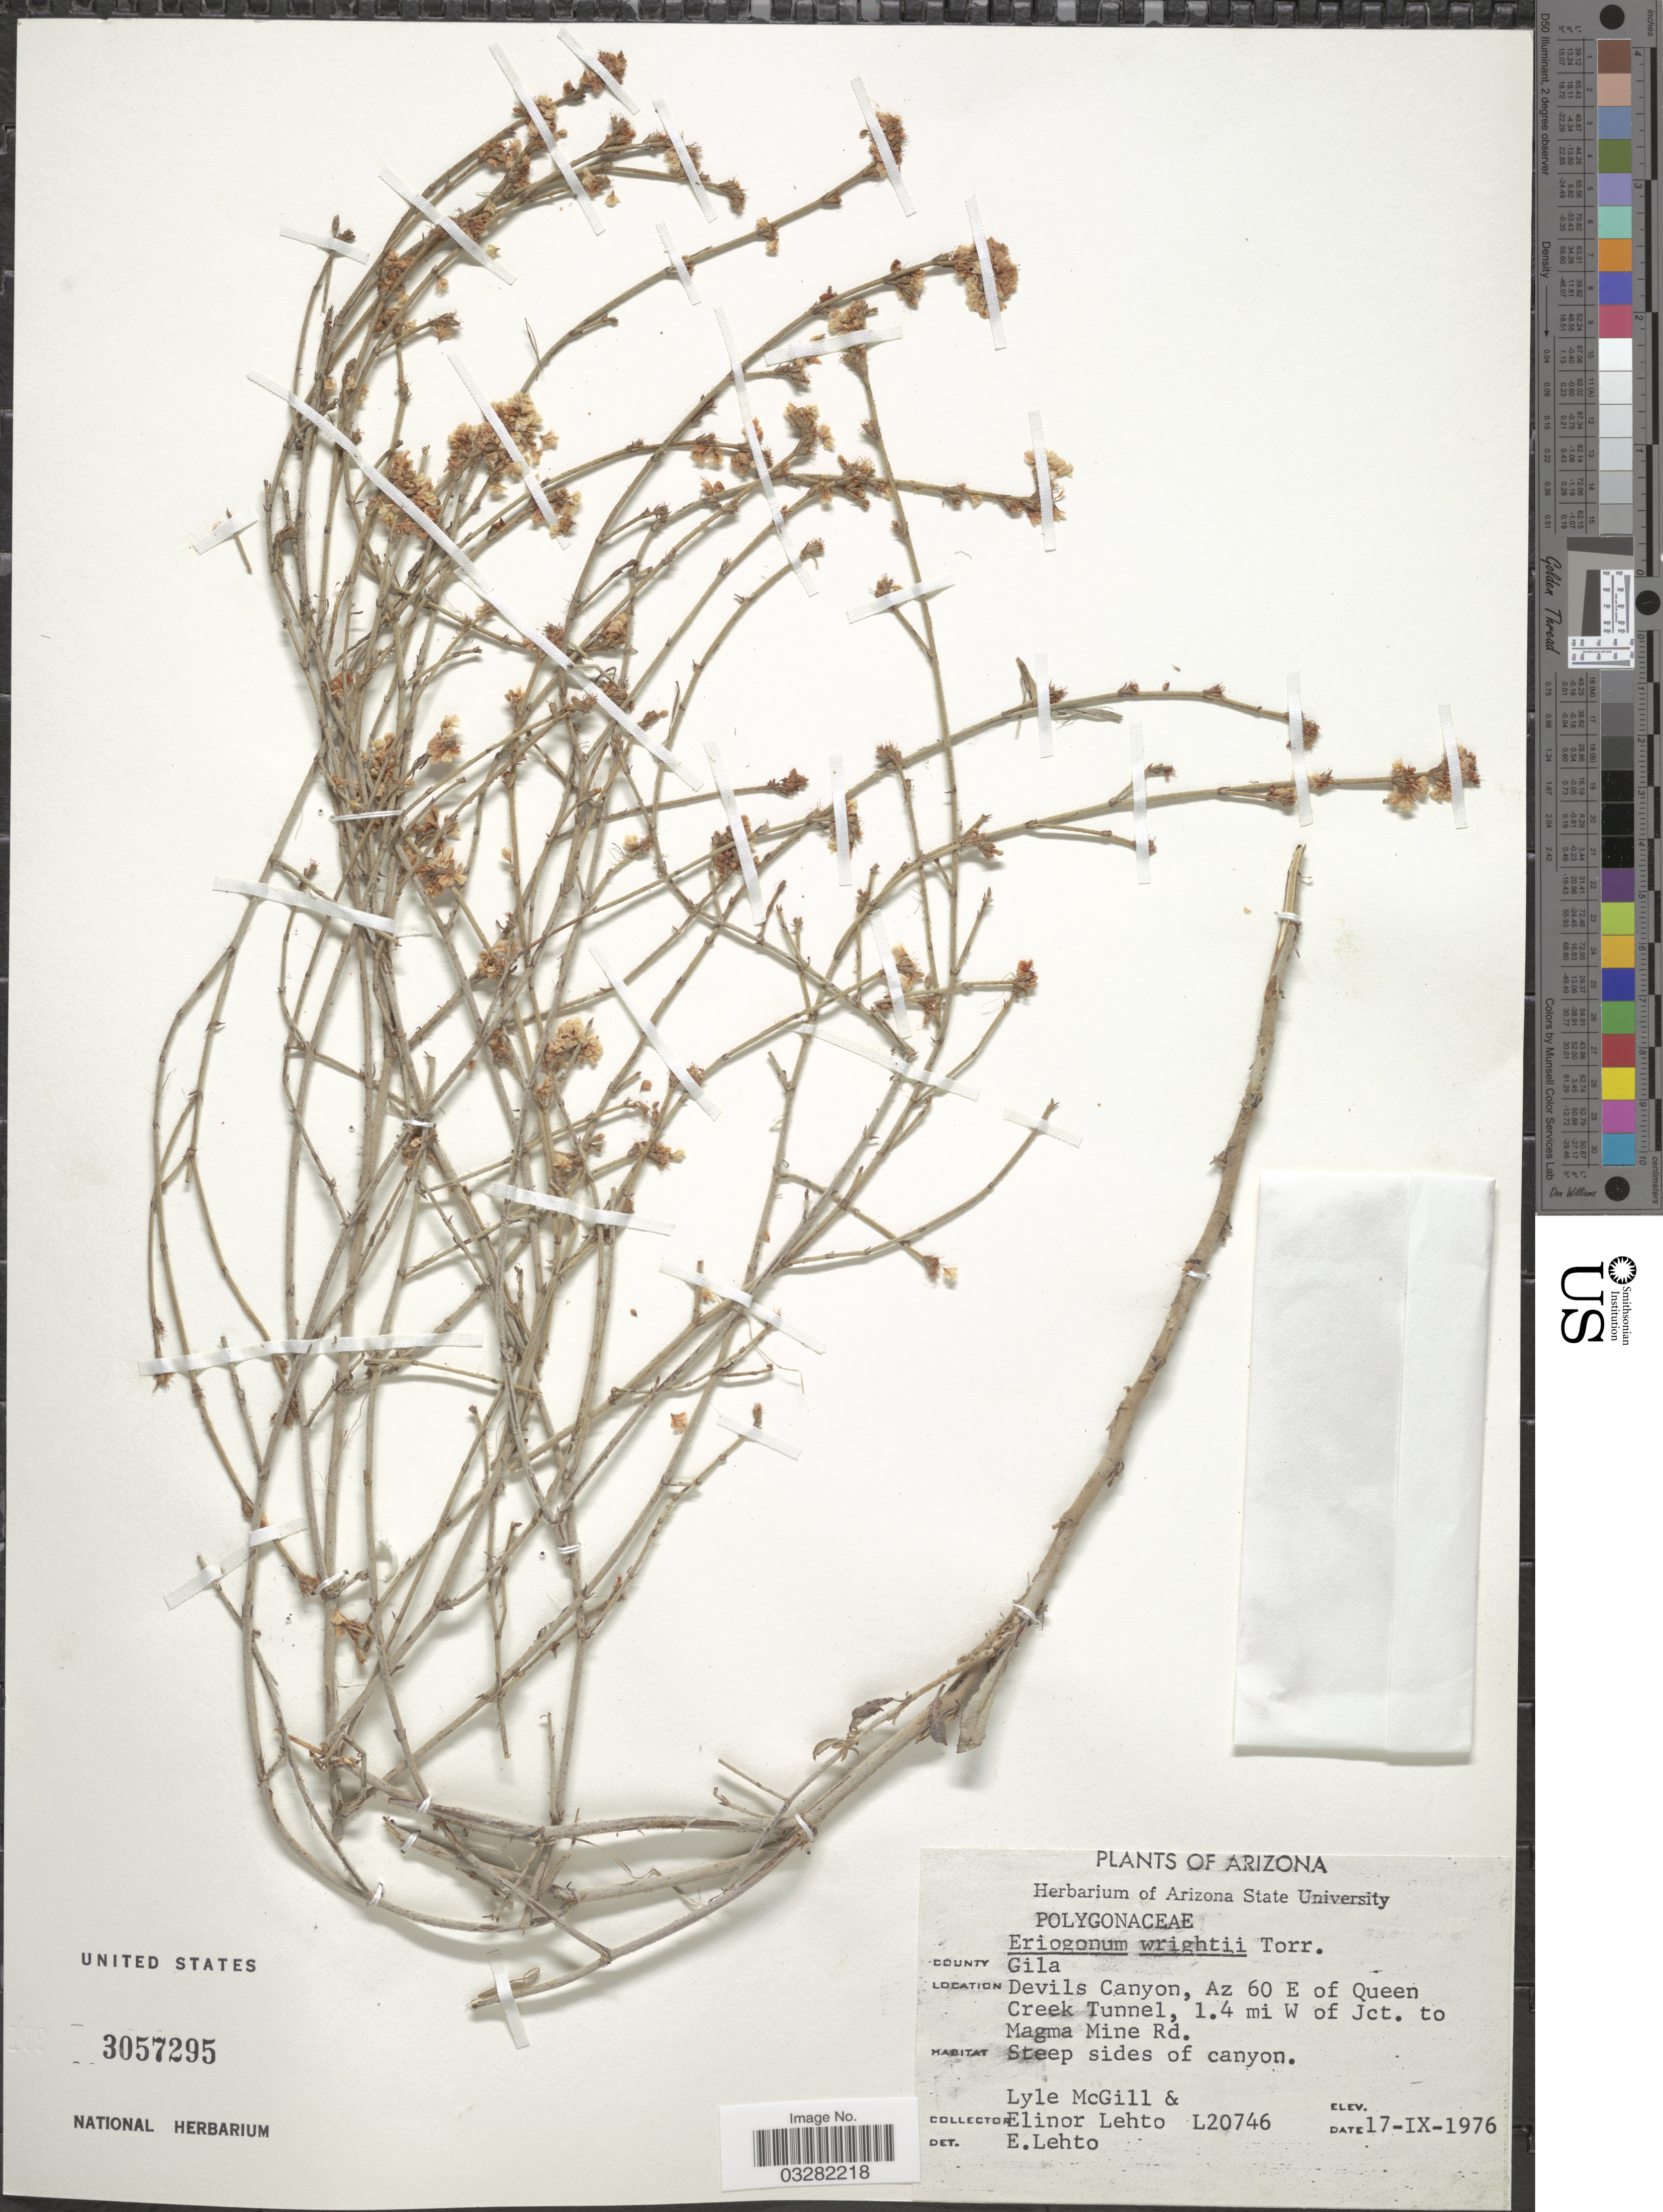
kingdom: Plantae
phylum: Tracheophyta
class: Magnoliopsida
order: Caryophyllales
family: Polygonaceae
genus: Eriogonum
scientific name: Eriogonum wrightii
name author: Torr. ex Benth. in DC.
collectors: L. McGill & E. Lehto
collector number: L20746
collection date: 1976-09-17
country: United States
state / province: Arizona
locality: County Gila. Devils Canyon, Az 60 E of Queen Creek Tunnel, 1.4 mi W of Jct. to Magma Mine Rd.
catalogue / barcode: US 3057295